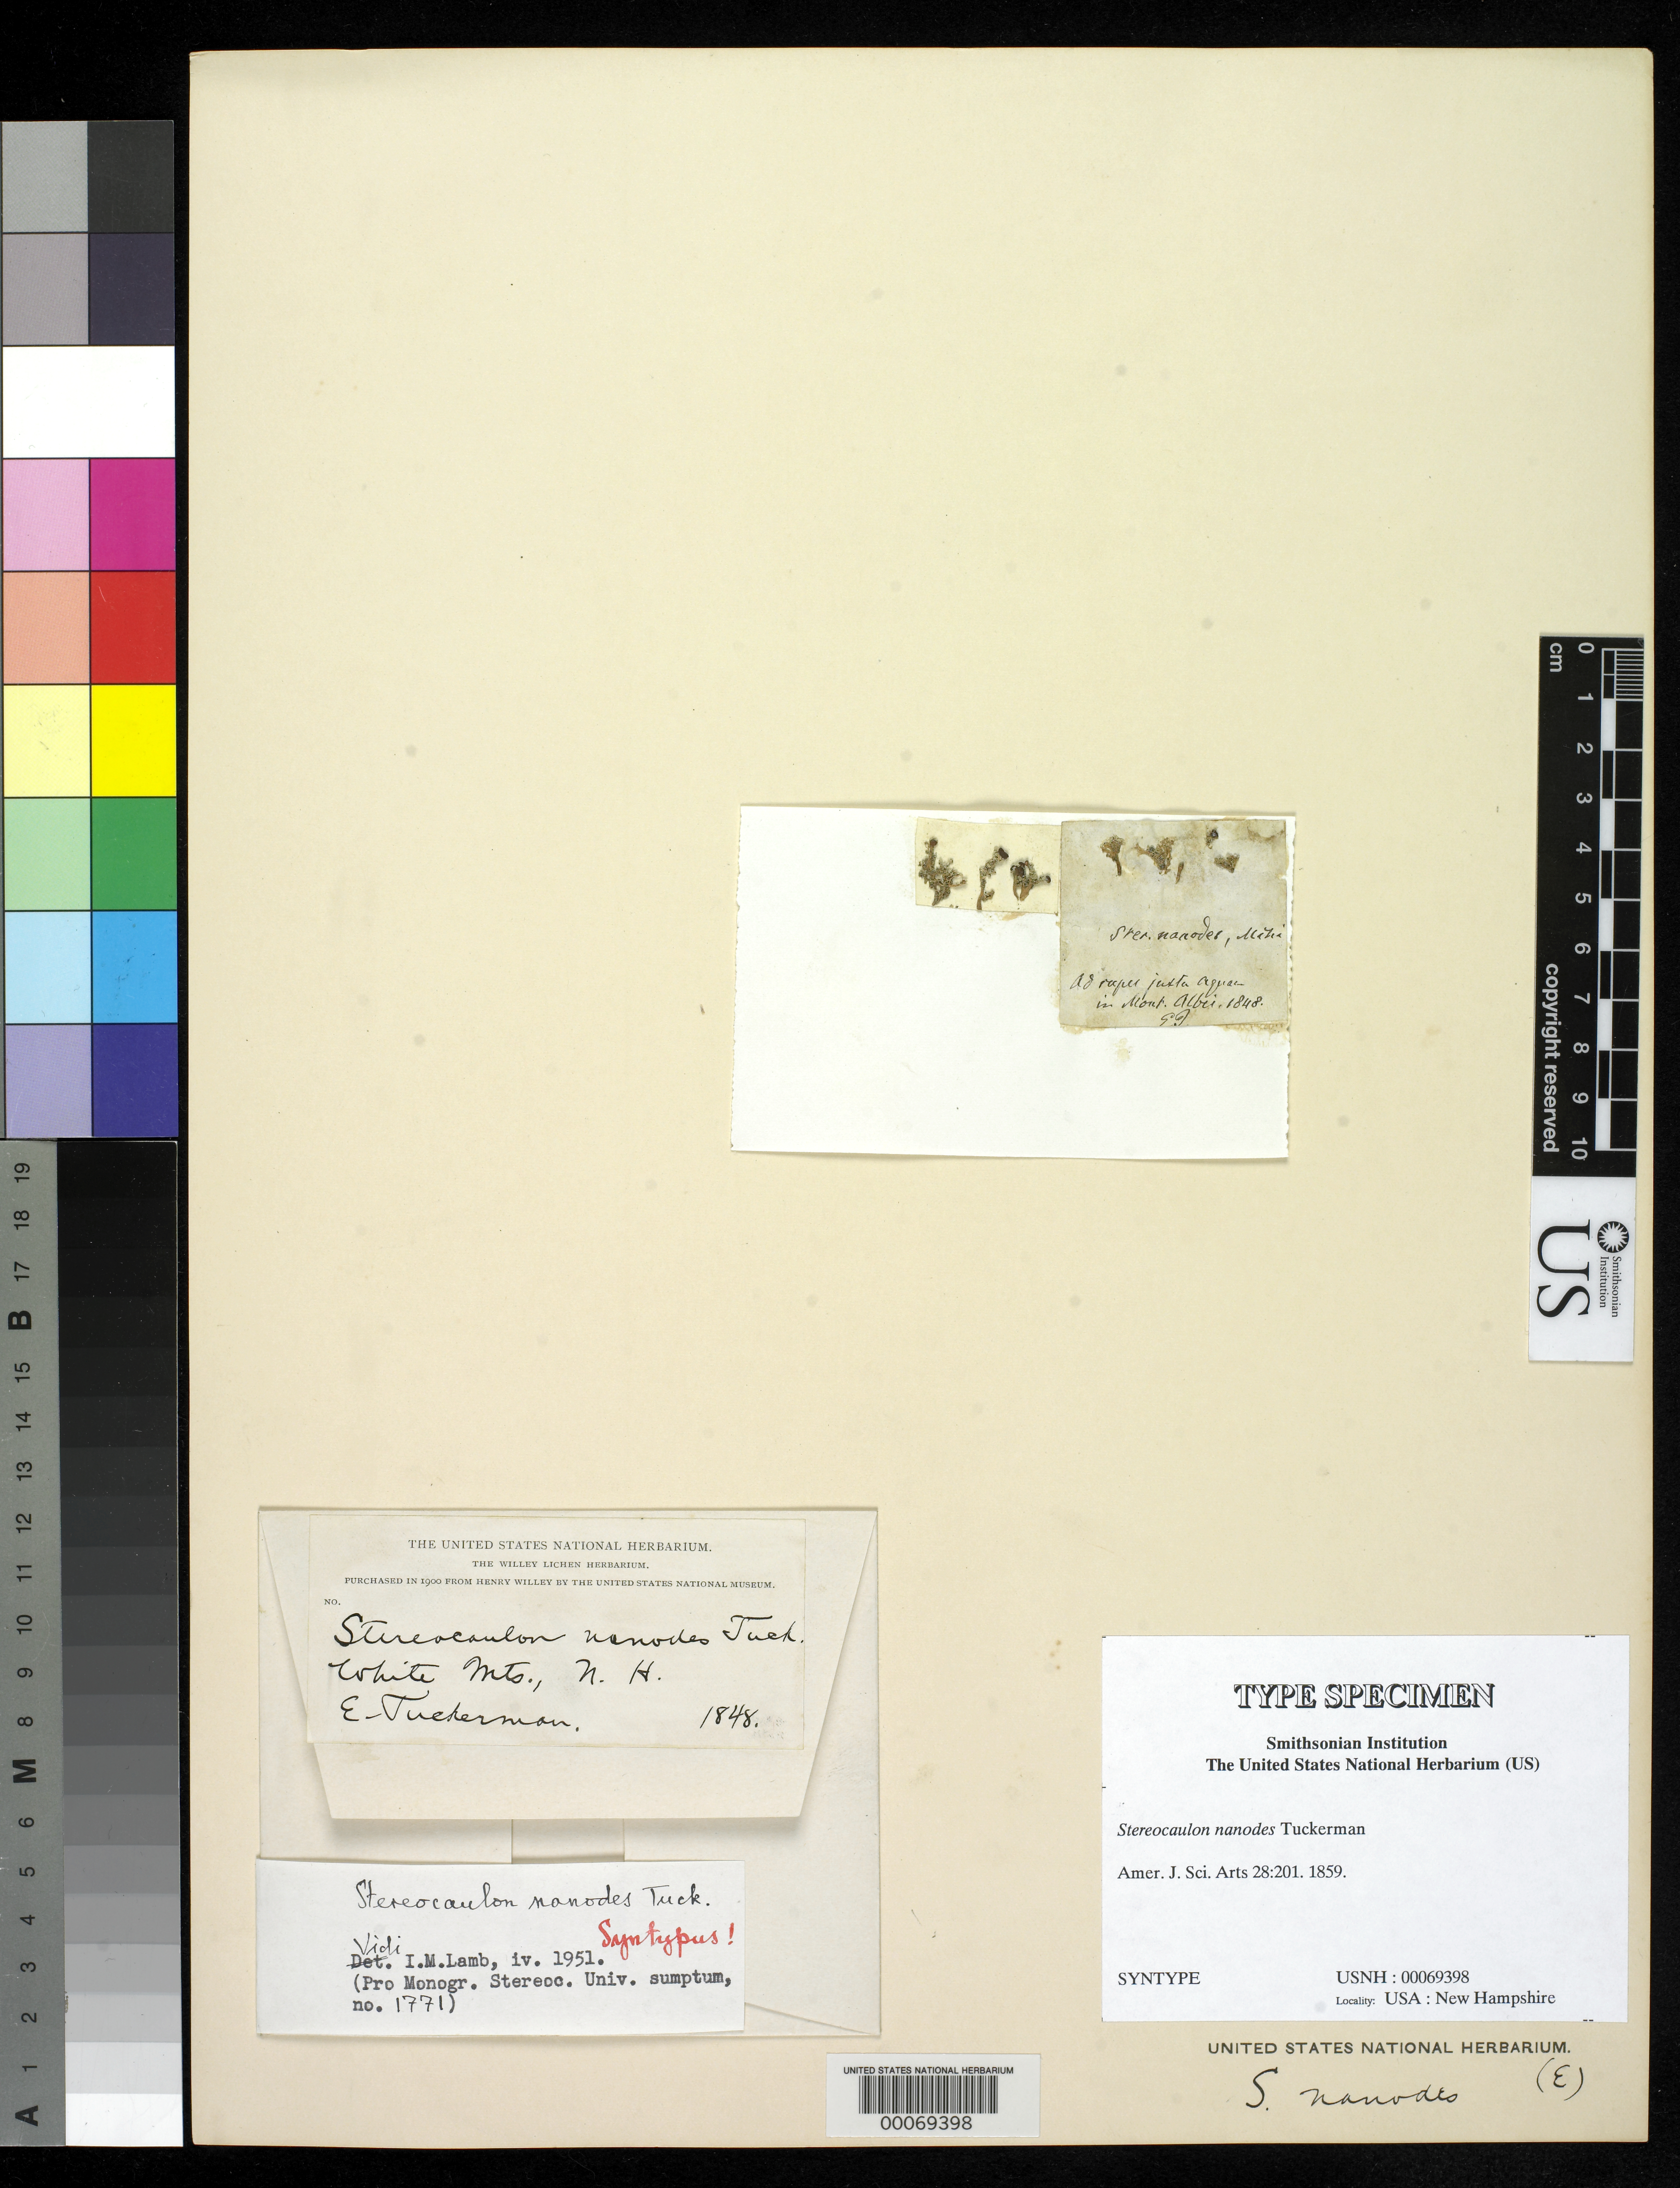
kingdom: Fungi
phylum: Ascomycota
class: Lecanoromycetes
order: Lecanorales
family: Stereocaulaceae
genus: Stereocaulon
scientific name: Stereocaulon nanodes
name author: Tuck.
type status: Syntype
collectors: E. Tuckerman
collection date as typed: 1848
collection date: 1848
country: United States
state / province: New Hampshire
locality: White Mts.